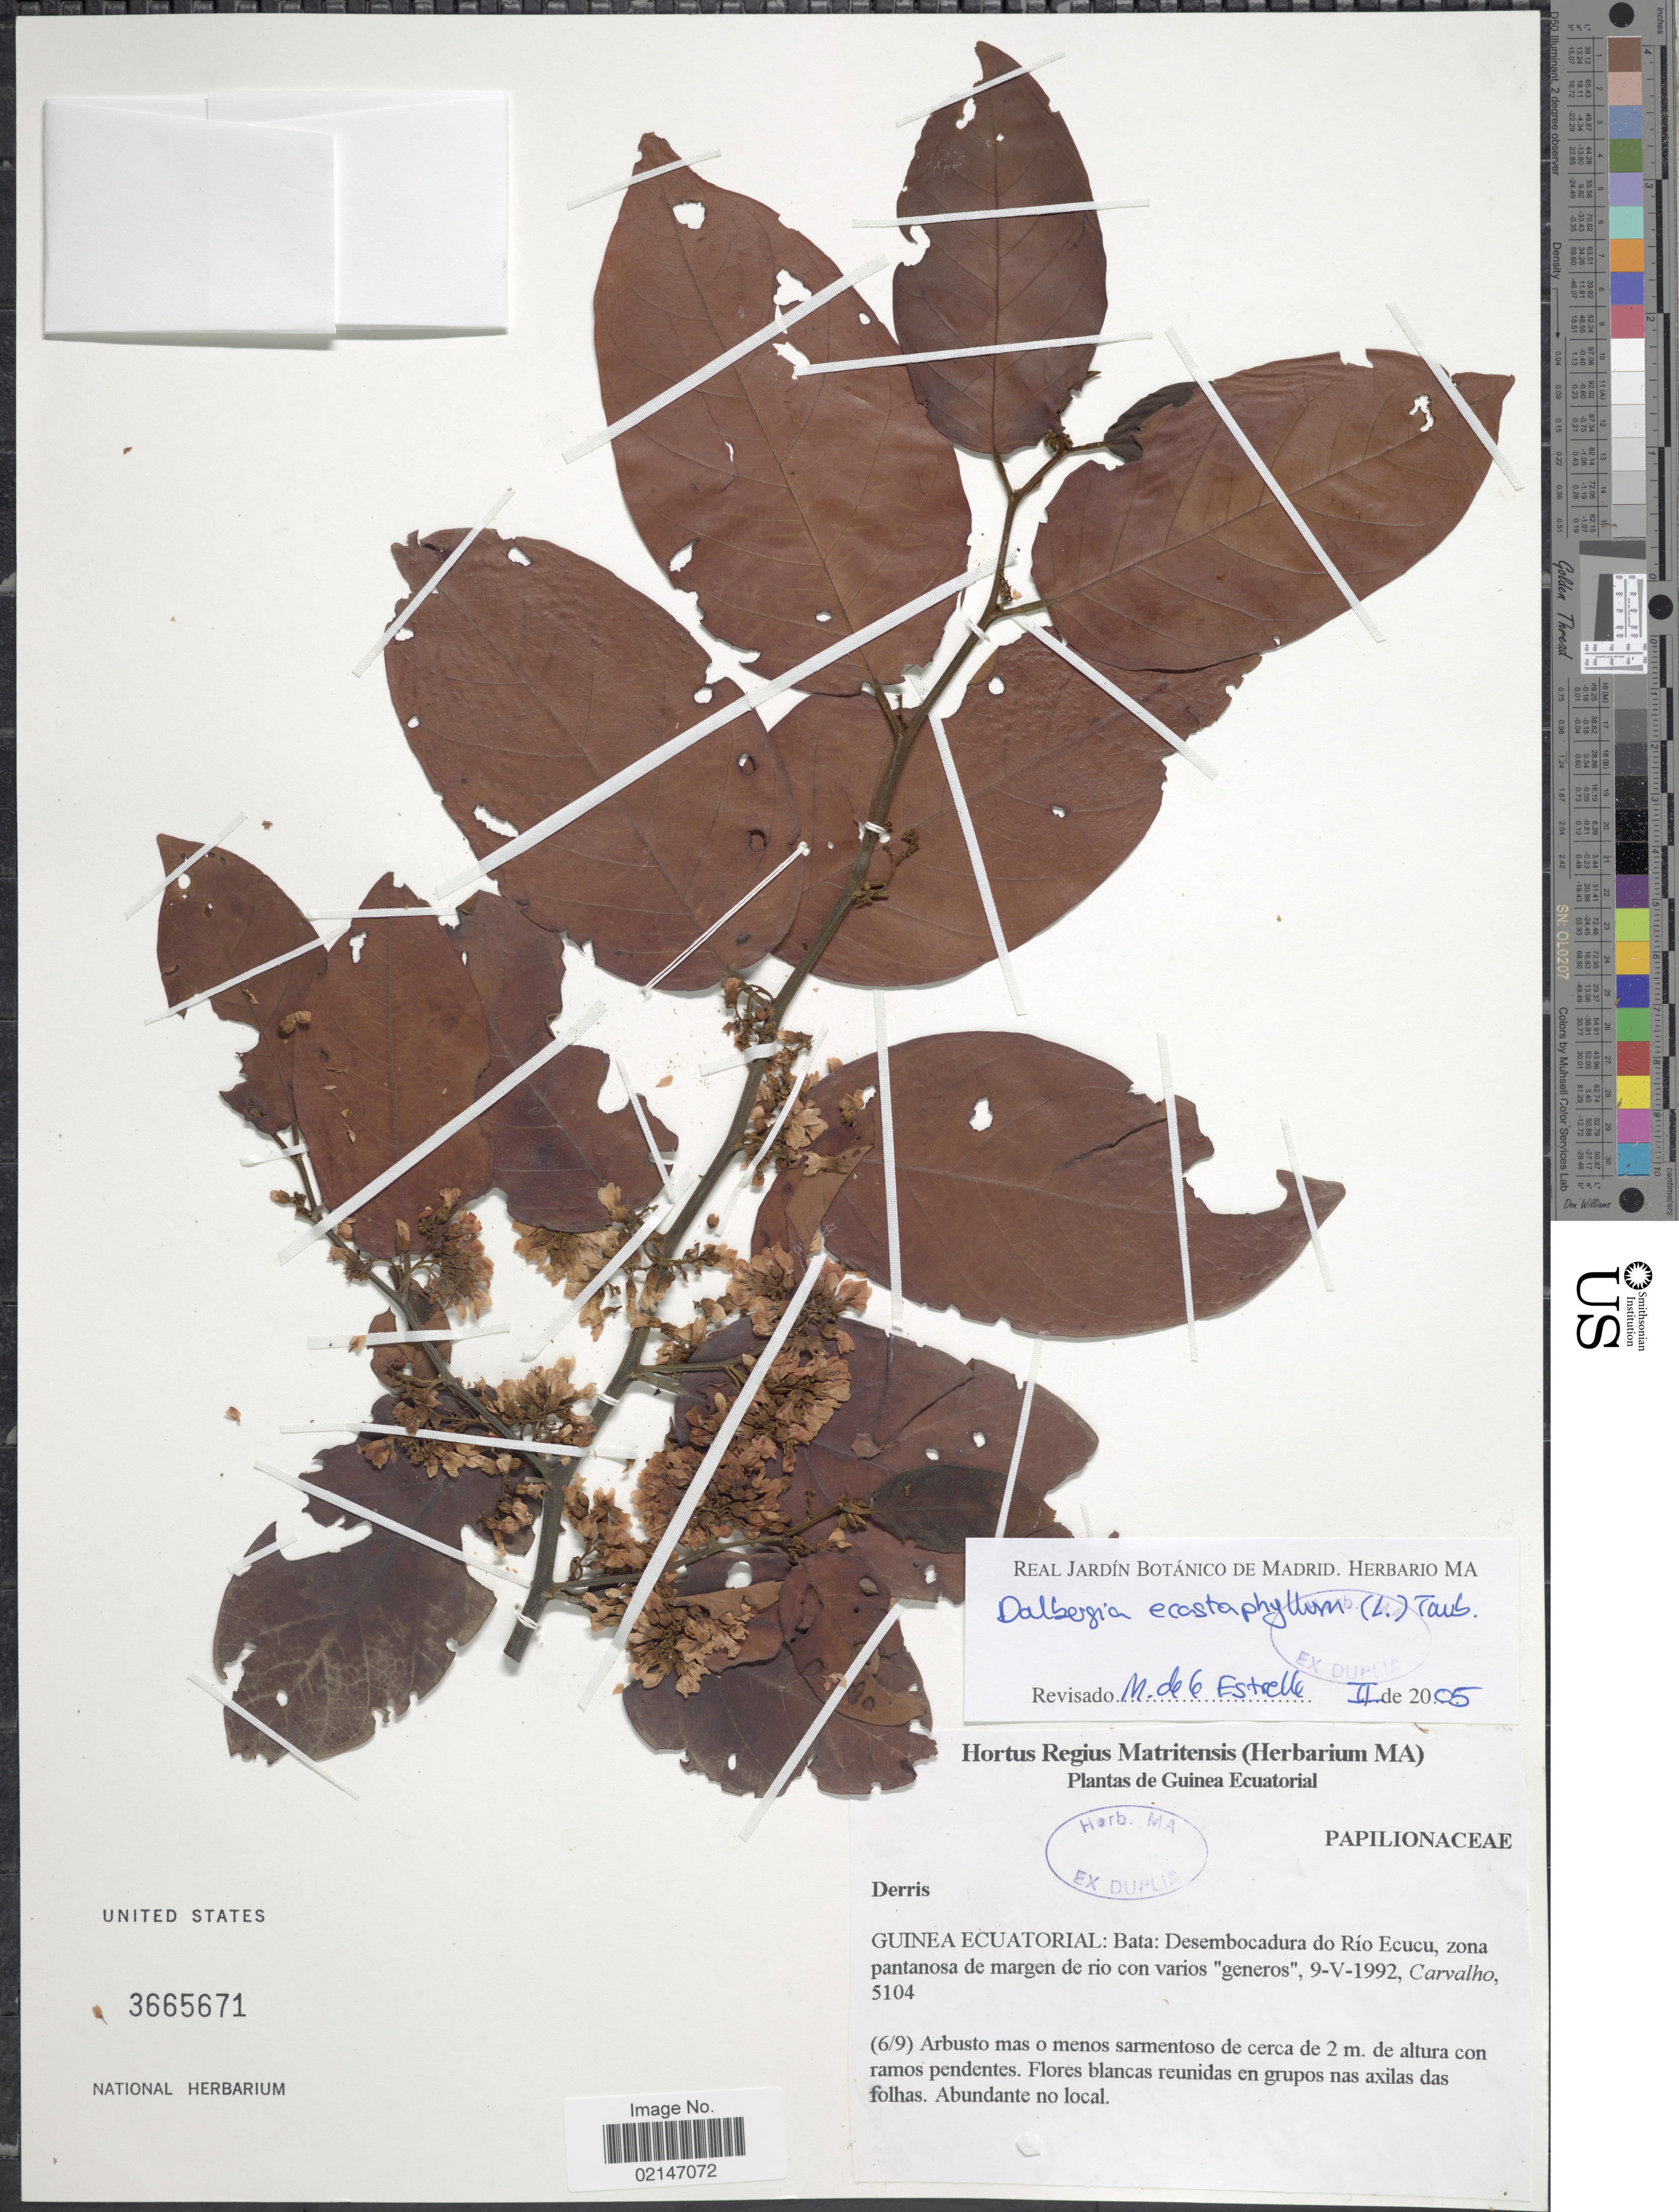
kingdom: Plantae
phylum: Tracheophyta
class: Magnoliopsida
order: Fabales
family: Fabaceae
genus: Dalbergia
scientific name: Dalbergia ecastaphyllum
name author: (L.) Taub.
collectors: Carvalho, --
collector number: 5104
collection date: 1992-05-09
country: Equatorial Guinea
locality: Bata: Desembocadura do Rio Ecucu, zona pantanosa de margen de rio con varios "generos"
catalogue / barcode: US 3665671